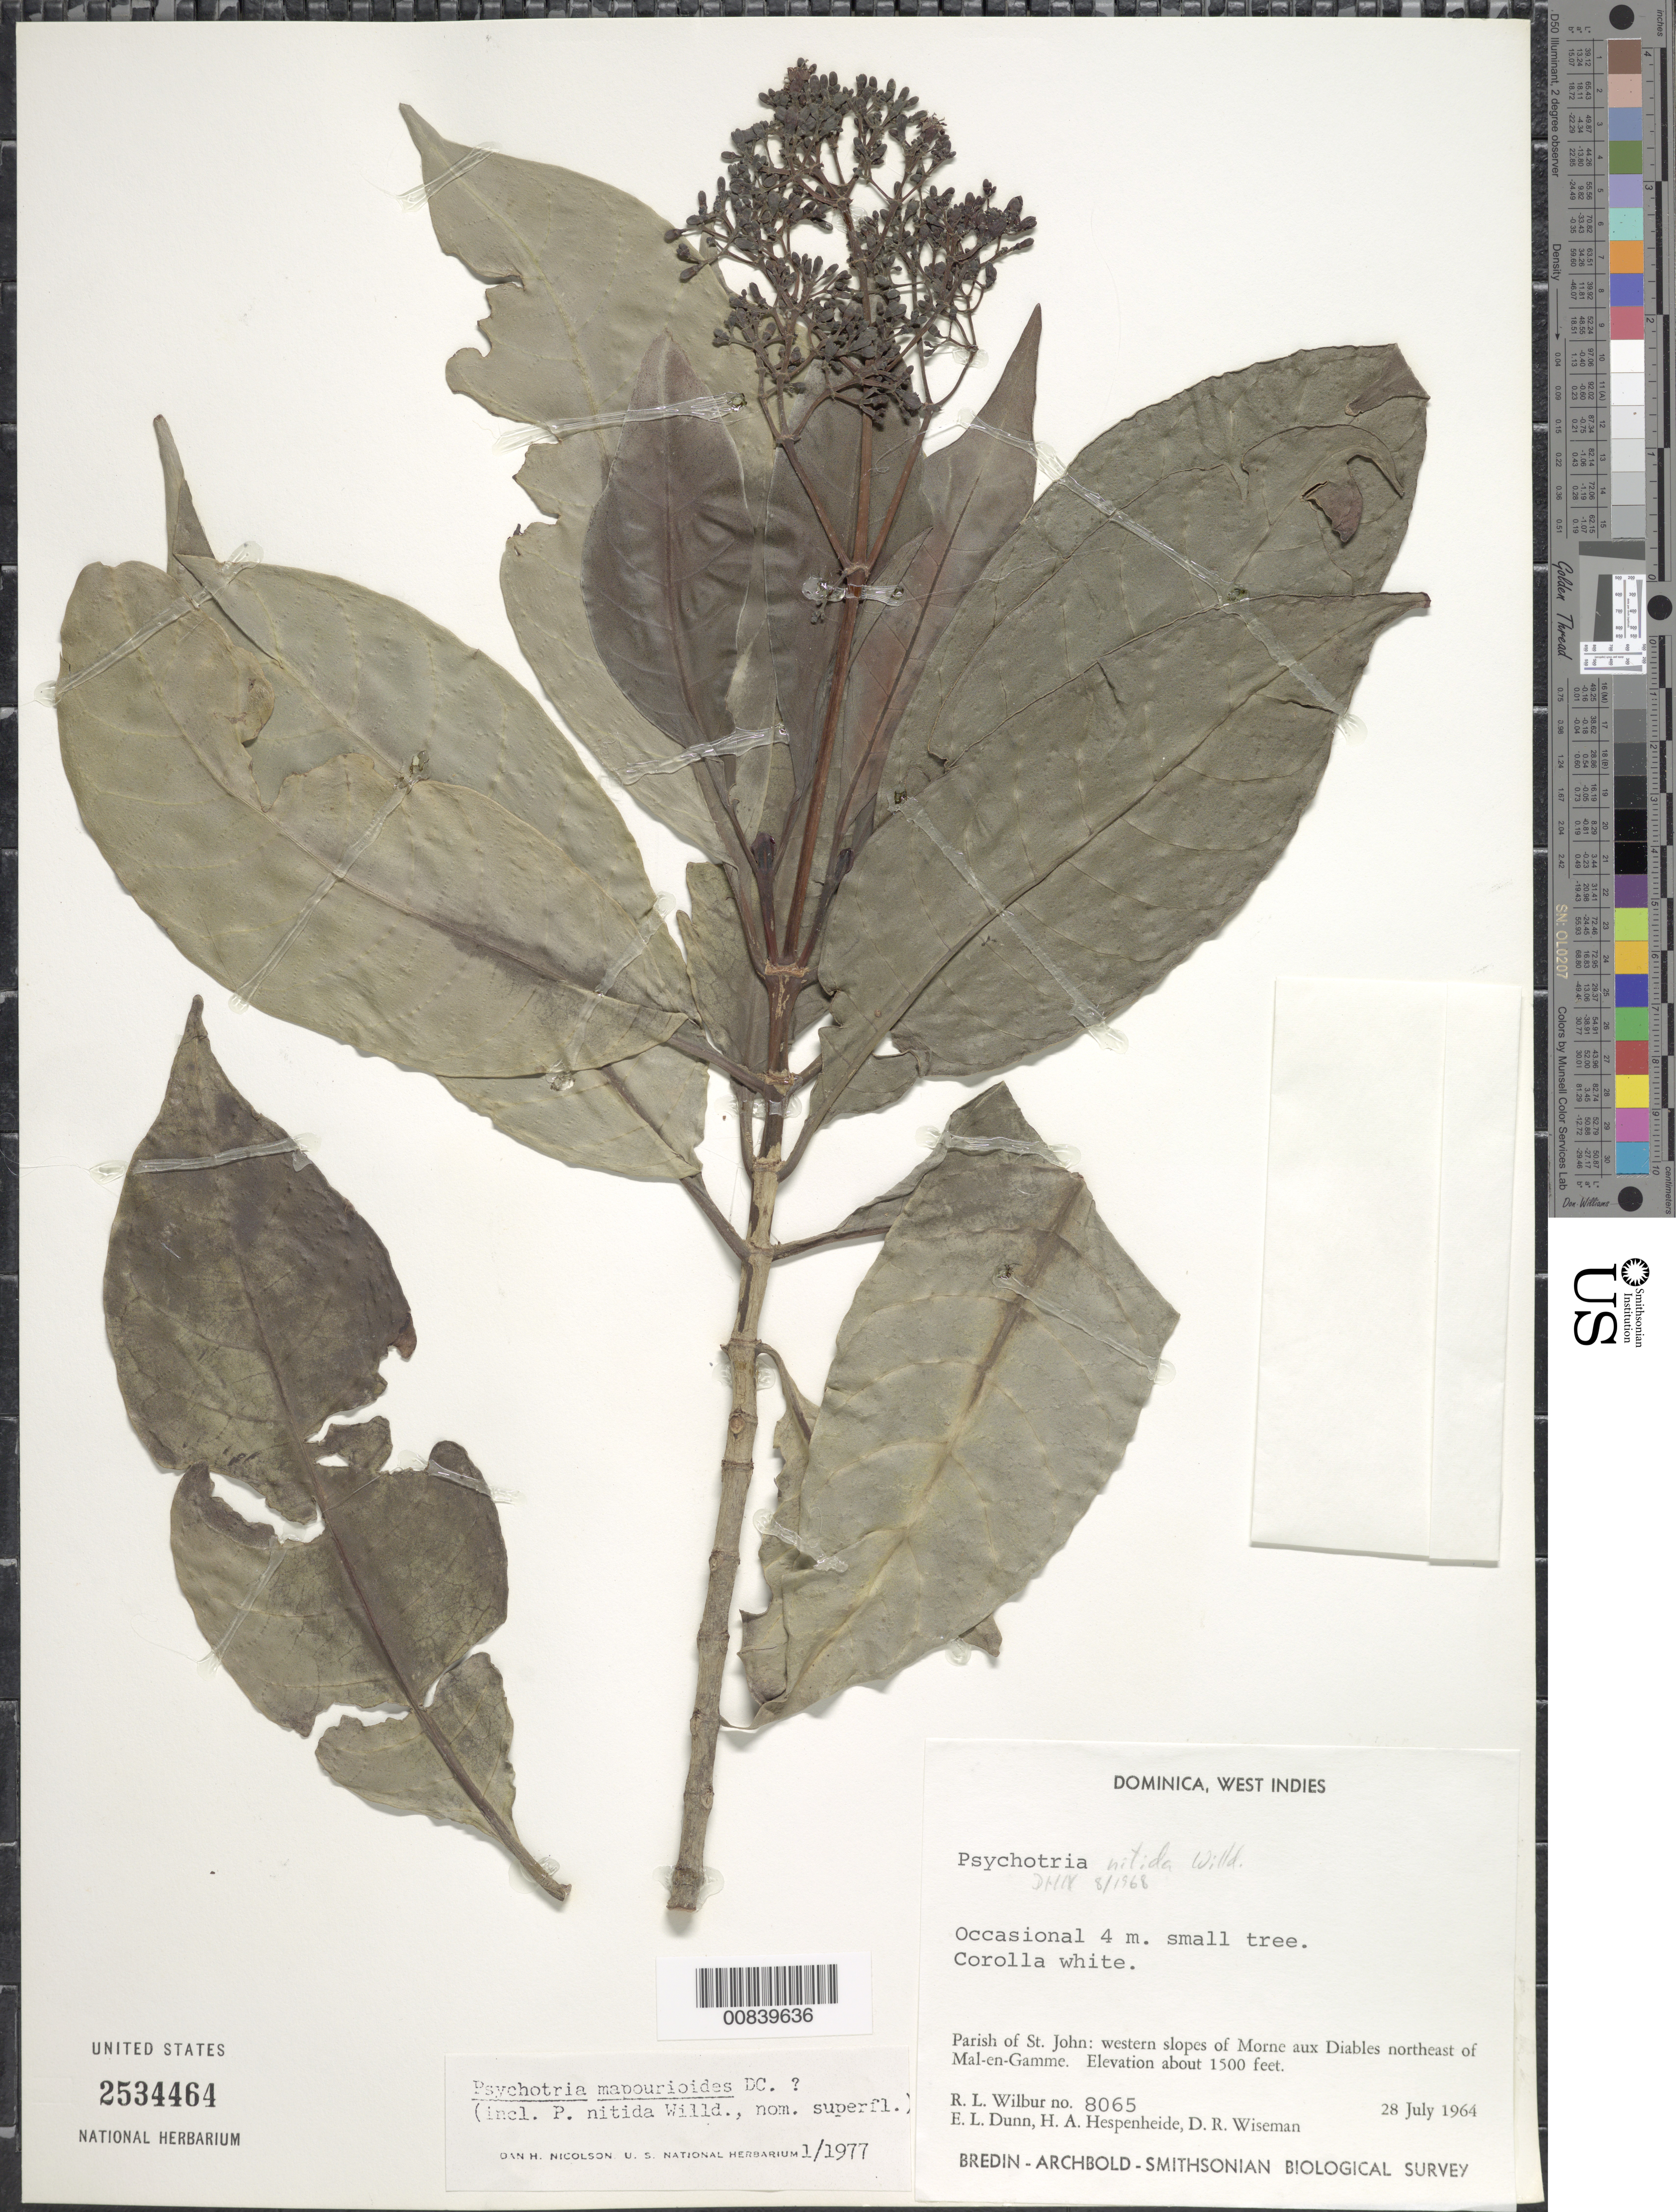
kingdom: Plantae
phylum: Tracheophyta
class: Magnoliopsida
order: Gentianales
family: Rubiaceae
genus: Psychotria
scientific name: Psychotria mapourioides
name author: DC.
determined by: Nicolson, Dan H.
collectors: R. L. Wilbur, E. Dunn, H. A. Hespenheide & D. R. Wiseman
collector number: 8065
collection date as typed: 28 Jul 1964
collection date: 1964-07-28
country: Dominica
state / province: St. John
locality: Western slopes of Morne aux Diables northeast of Mal-en-Gamme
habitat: Montane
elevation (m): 457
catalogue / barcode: US 2534464